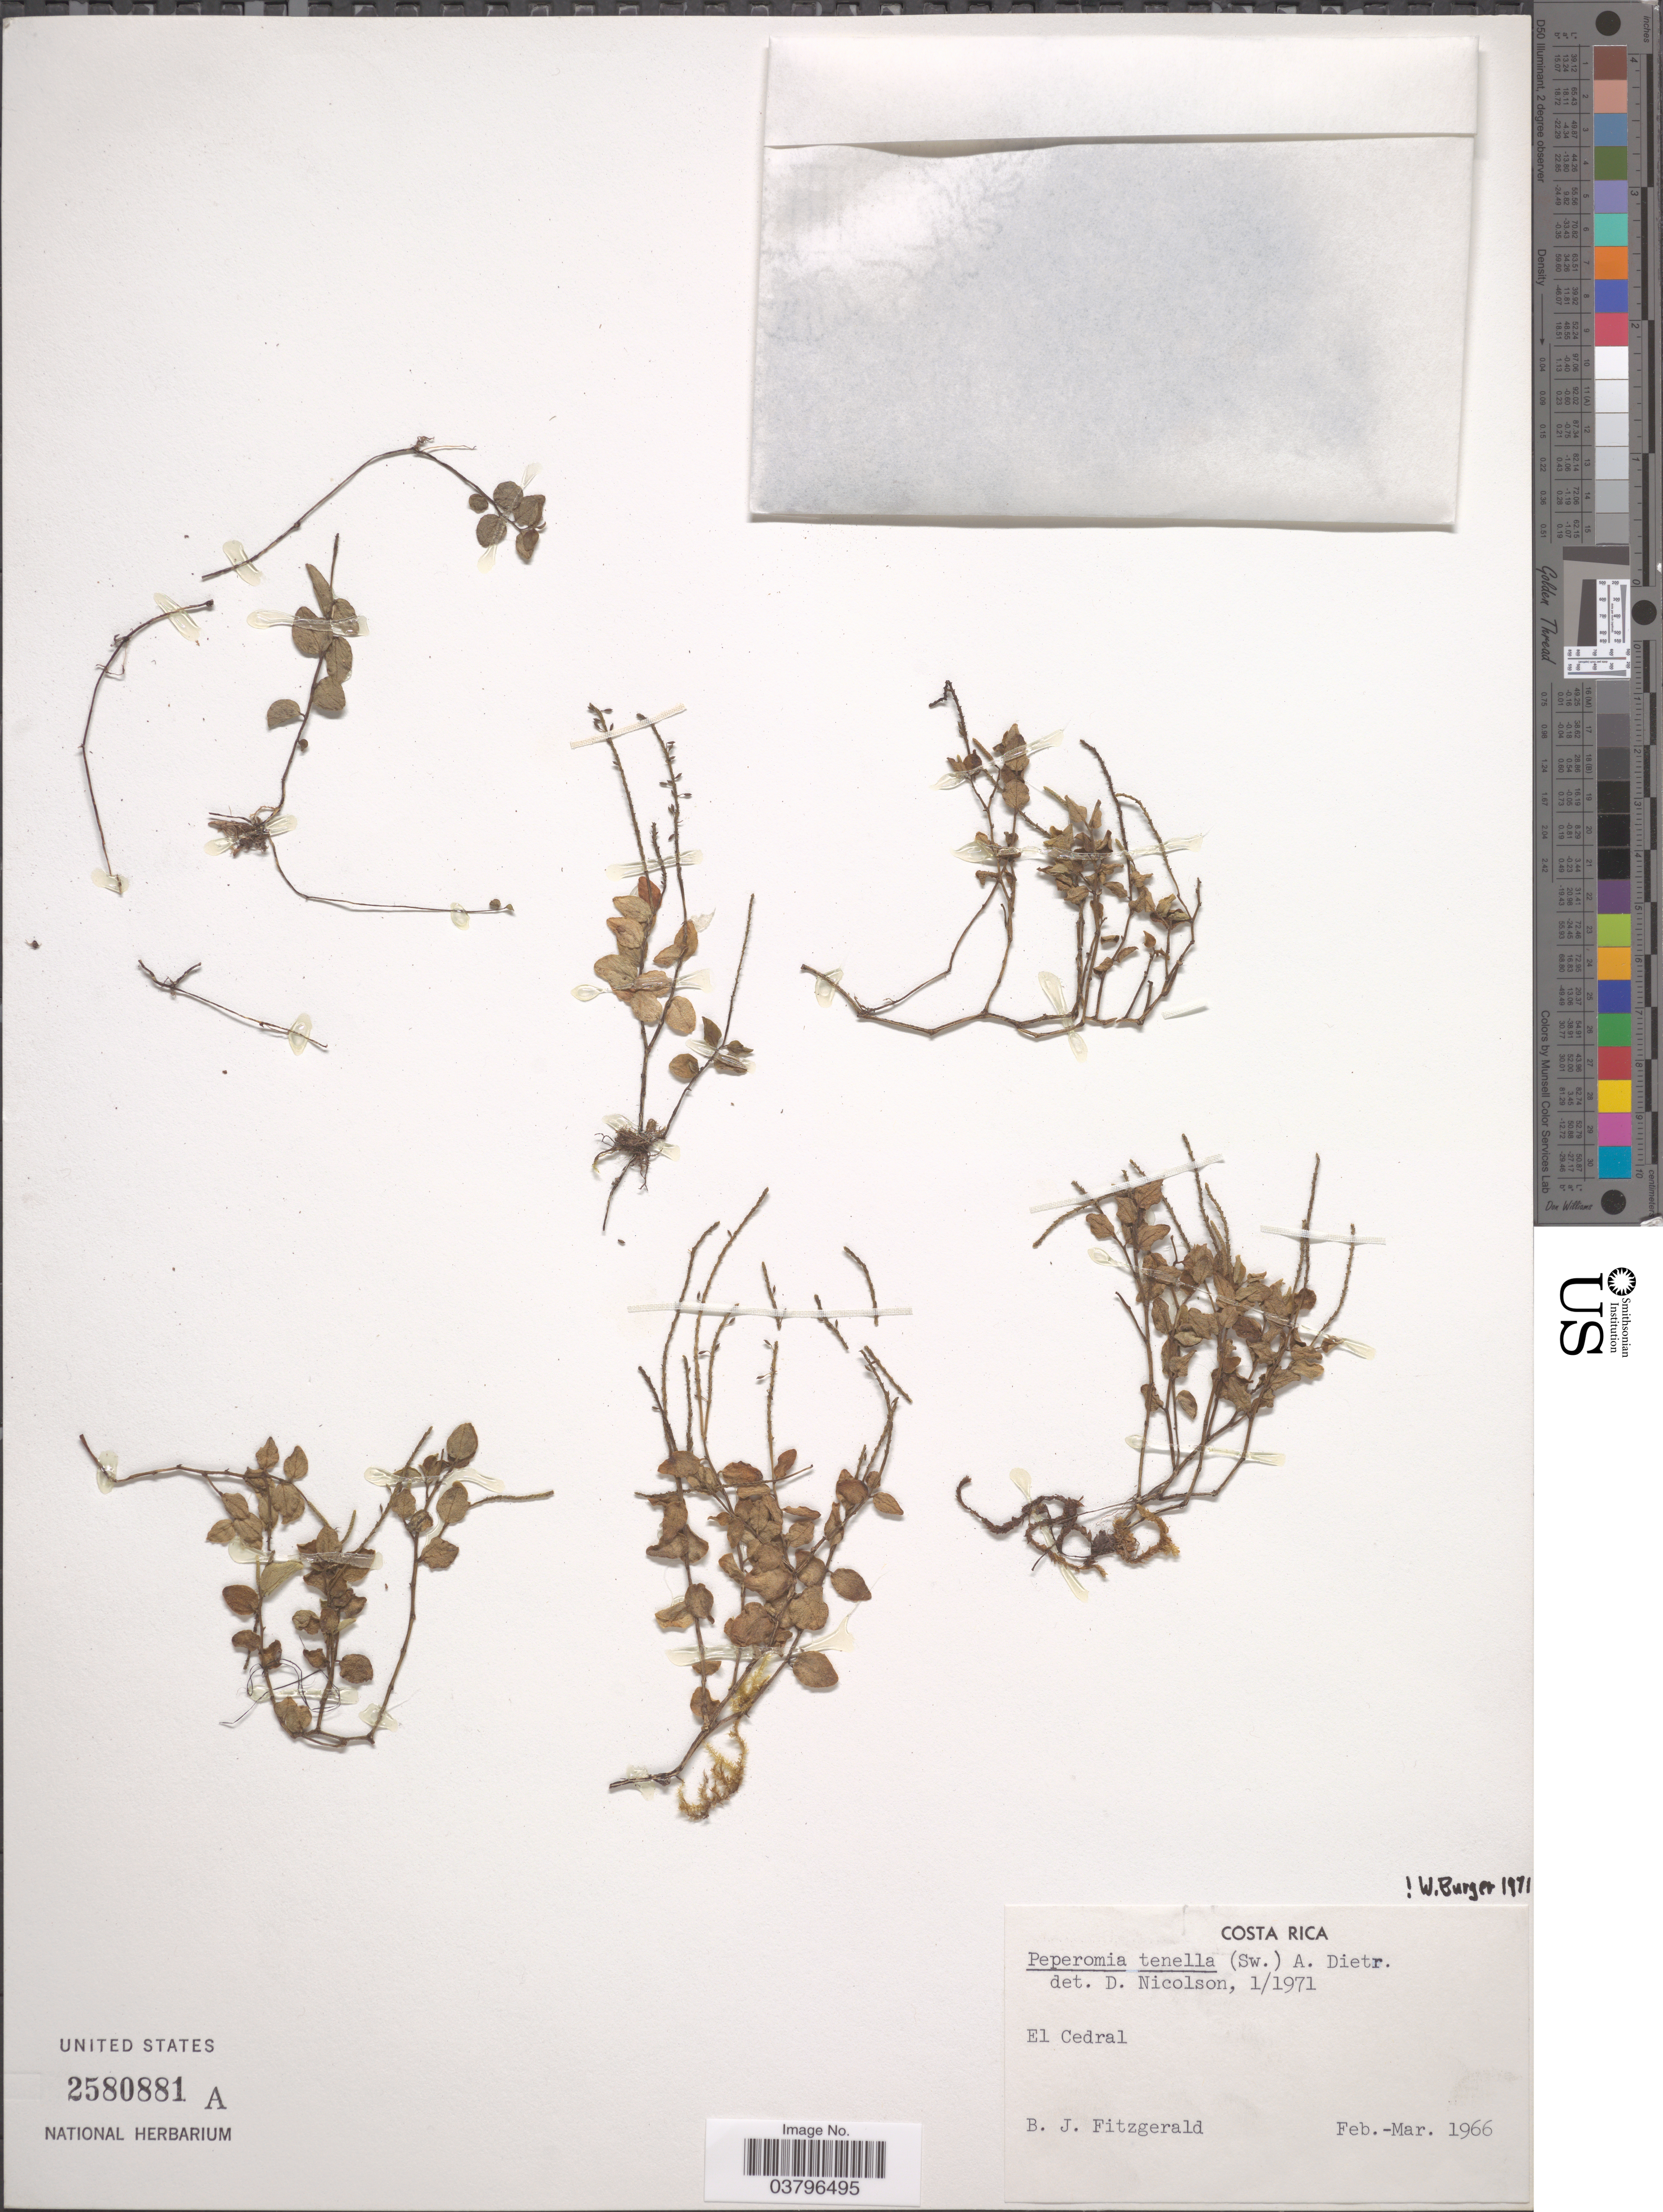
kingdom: Plantae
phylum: Tracheophyta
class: Magnoliopsida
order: Piperales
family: Piperaceae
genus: Peperomia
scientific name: Peperomia tenella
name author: (Sw.) A. Dietr.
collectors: B. Fitzgerald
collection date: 1966-02/1966-03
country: Costa Rica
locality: El Cedral.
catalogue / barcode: US 2580881A